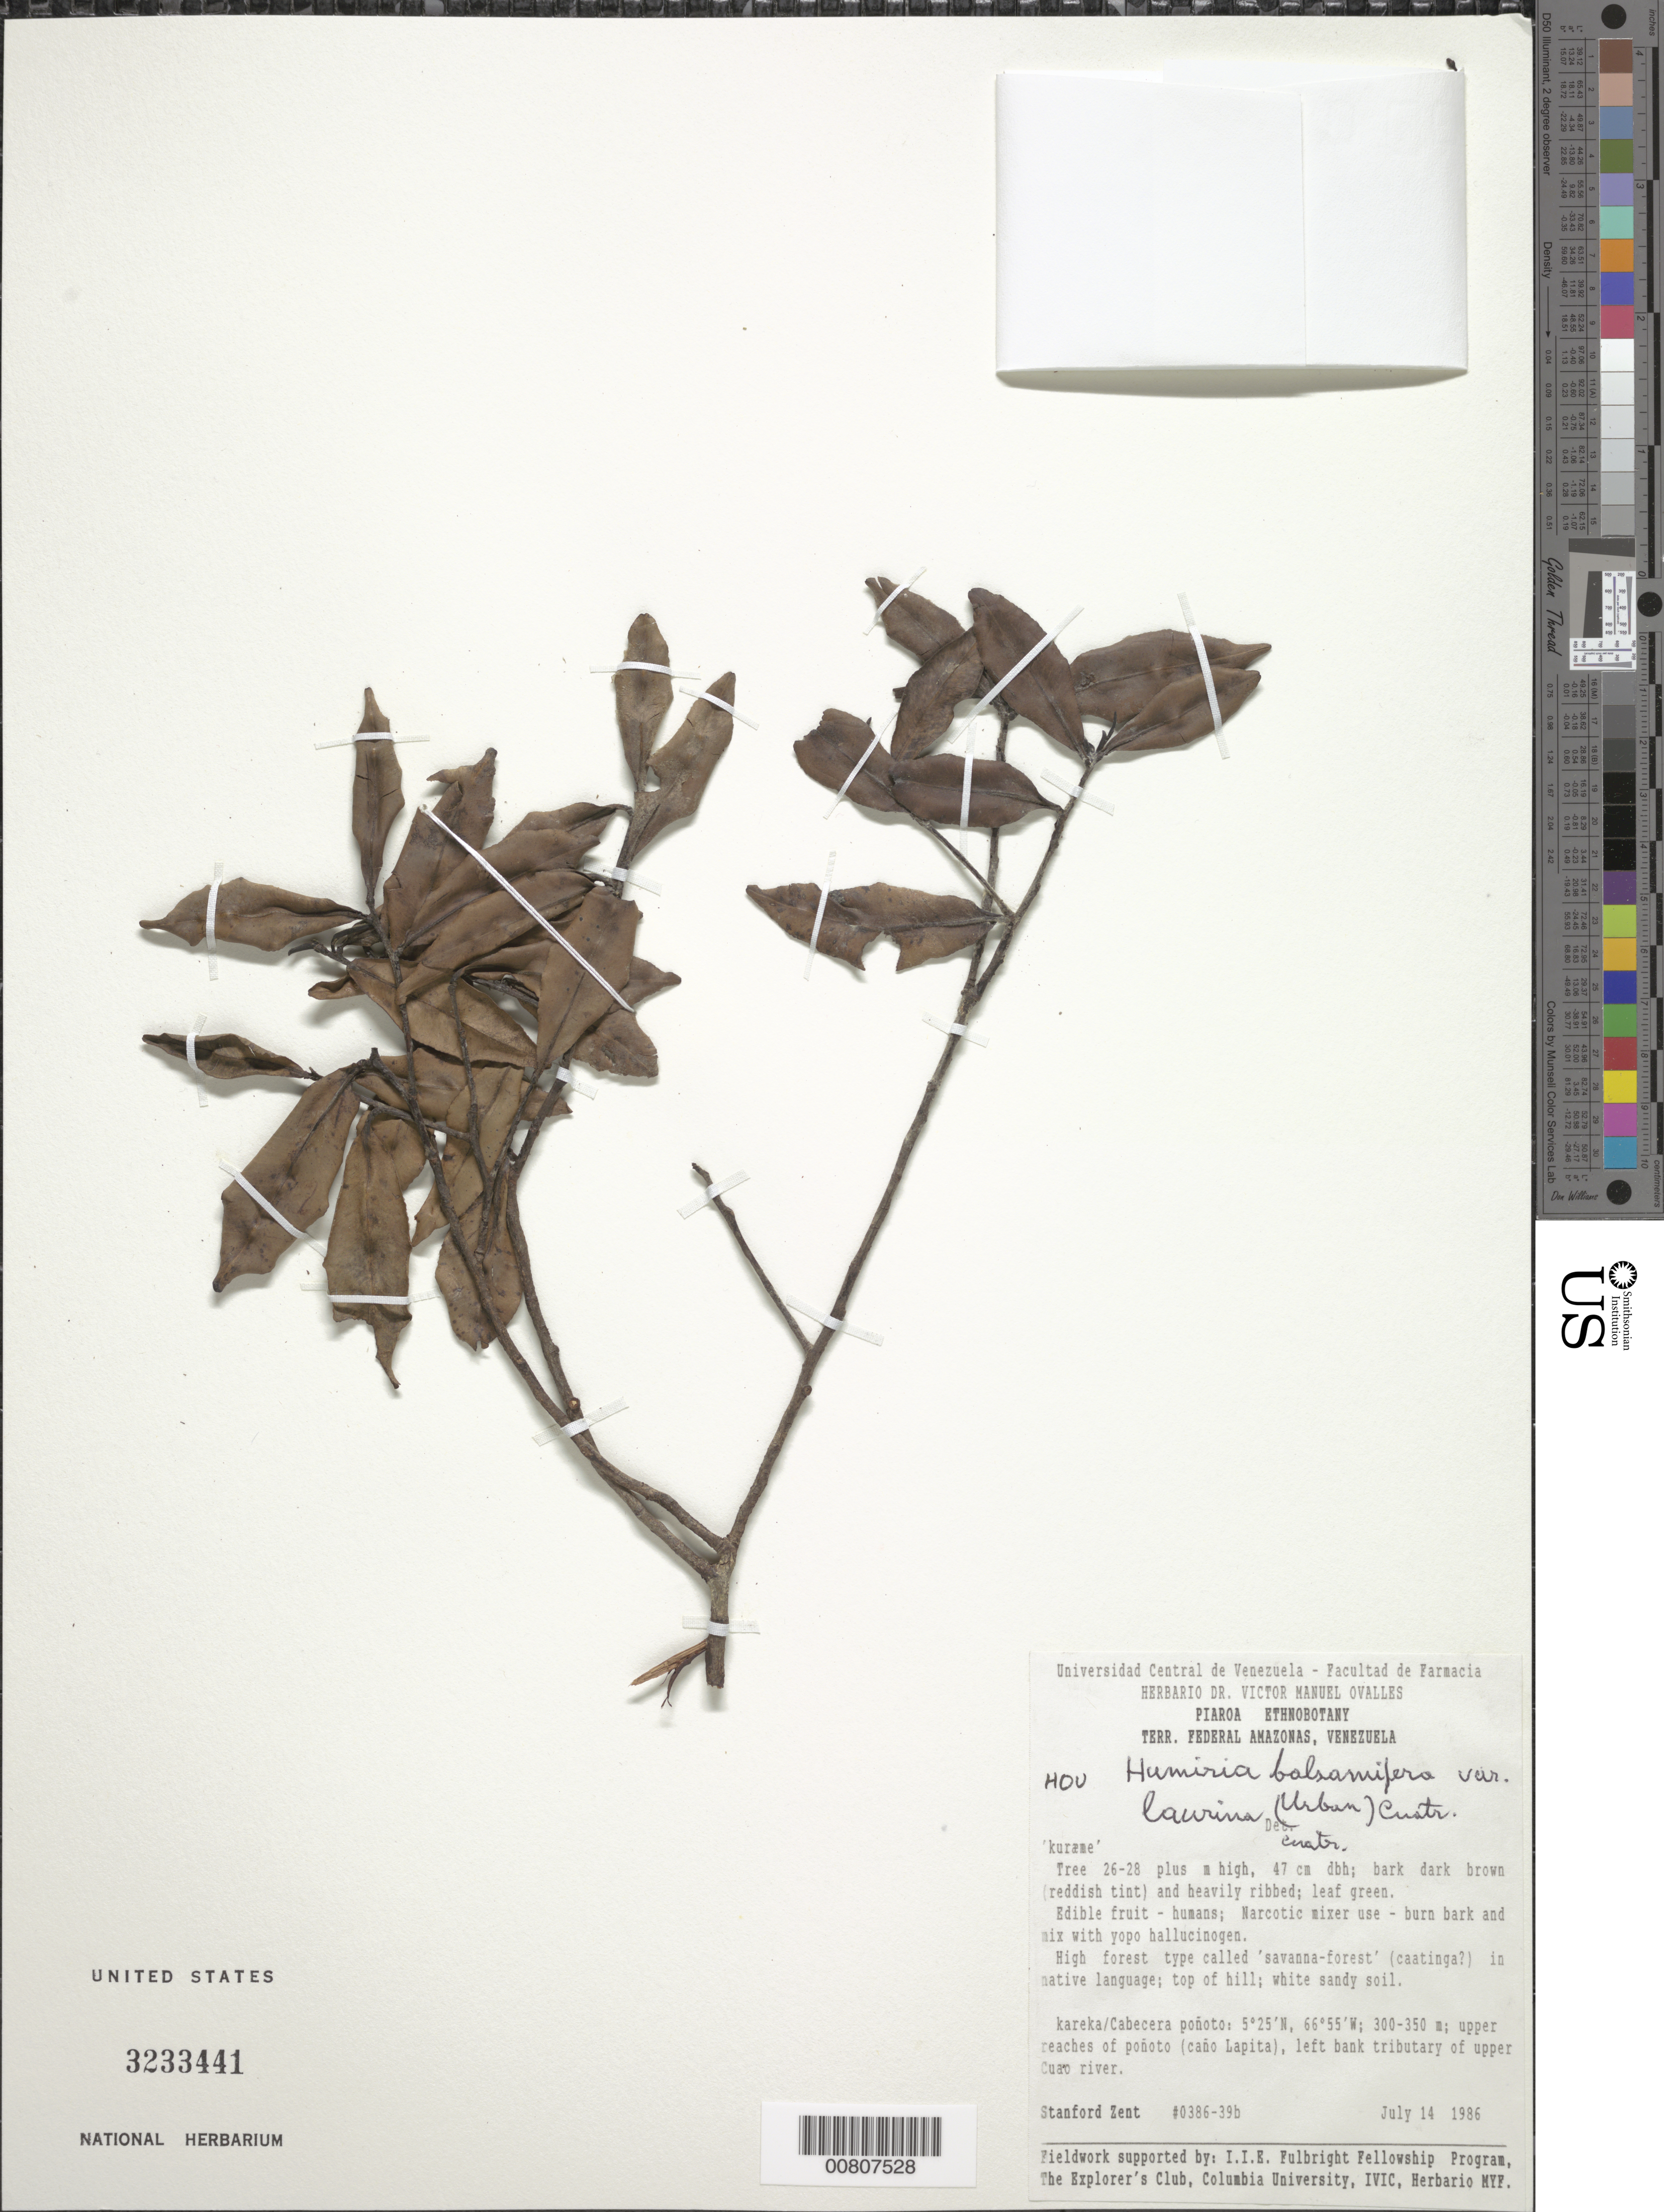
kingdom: Plantae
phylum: Tracheophyta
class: Magnoliopsida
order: Malpighiales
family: Humiriaceae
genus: Humiria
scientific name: Humiria balsamifera var. laurina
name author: Cuatrec.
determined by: Cuatrecasas, J.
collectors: S. Zent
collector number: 386.39 b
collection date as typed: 14-Jul-86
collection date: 1986-07-14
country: Venezuela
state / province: Amazonas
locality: Cuao River: cabecera poñoto, upper reaches of poñoto (Caño Lapita), left bank tributary of upper Cuao River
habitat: High forest type called "savanna-forest" (caatinga?) in native language; top of hill; white sandy soil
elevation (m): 300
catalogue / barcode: US 3233441